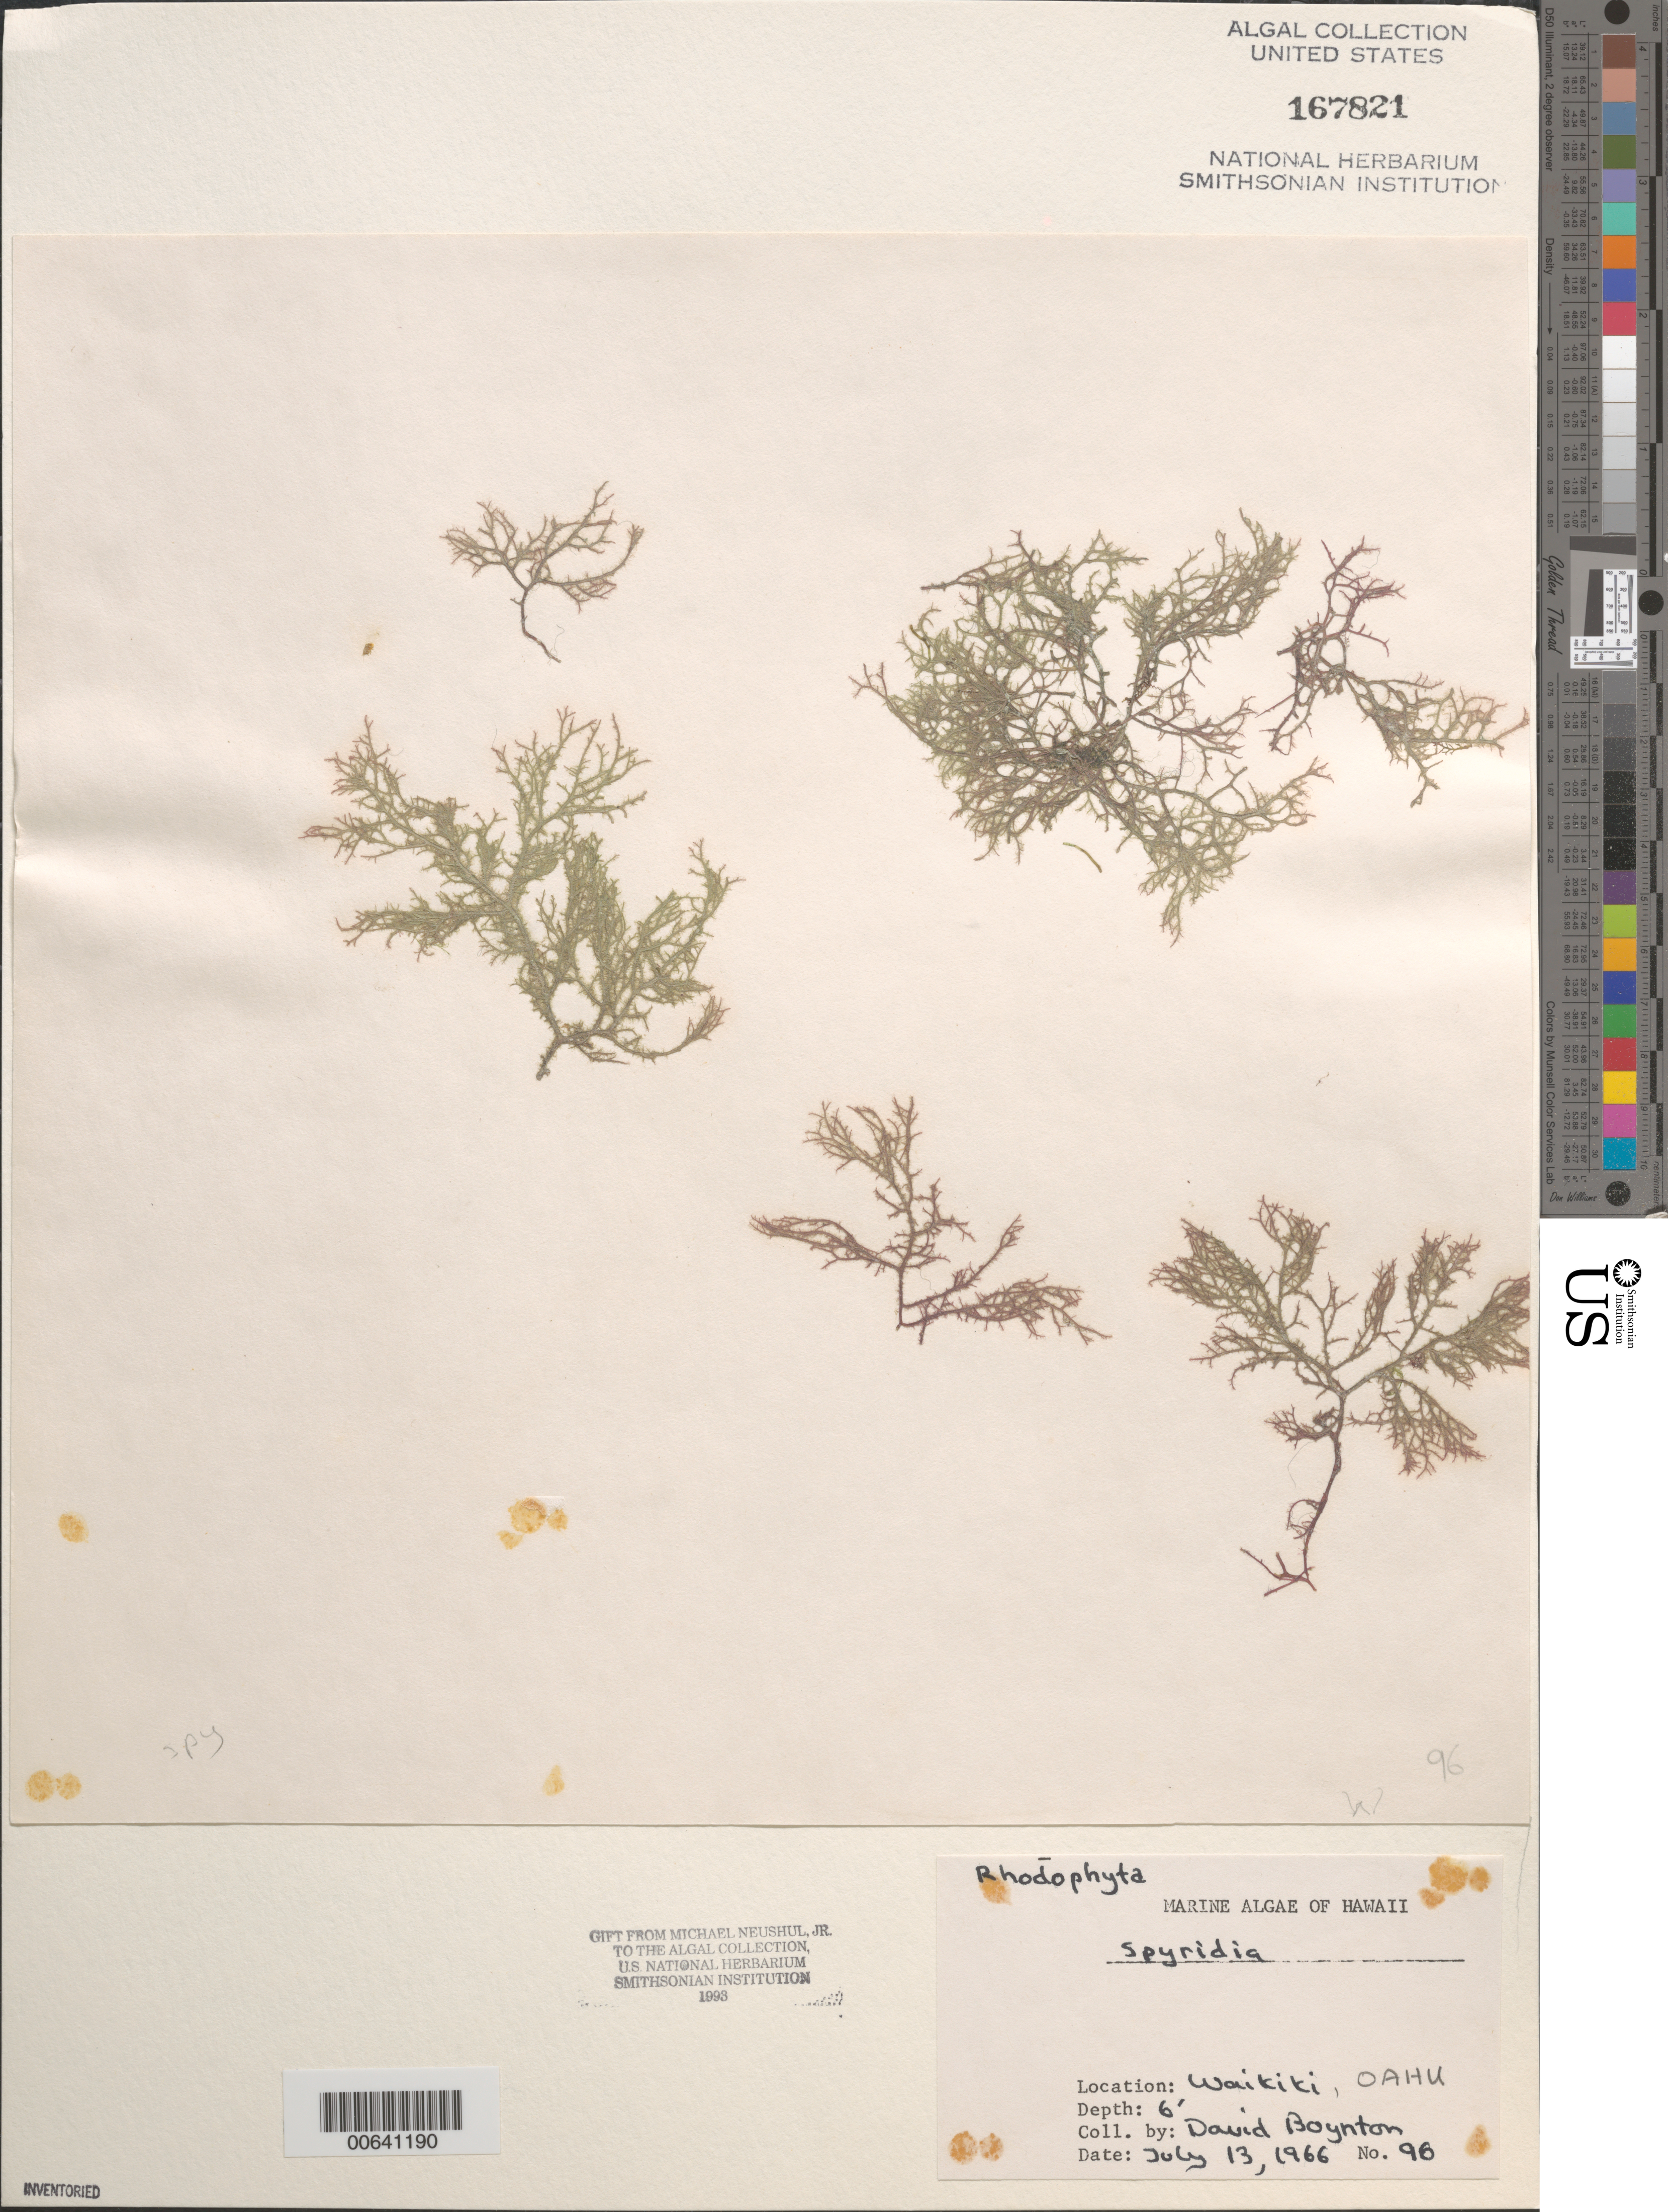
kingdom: Plantae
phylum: Rhodophyta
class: Florideophyceae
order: Ceramiales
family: Spyridiaceae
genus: Spyridia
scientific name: Spyridia sp.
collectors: D. Boynton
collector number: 96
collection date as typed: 13 Jul 1966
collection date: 1966-07-13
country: United States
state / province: Hawaii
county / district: Honolulu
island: Oahu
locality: Waikiki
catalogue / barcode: US 167821